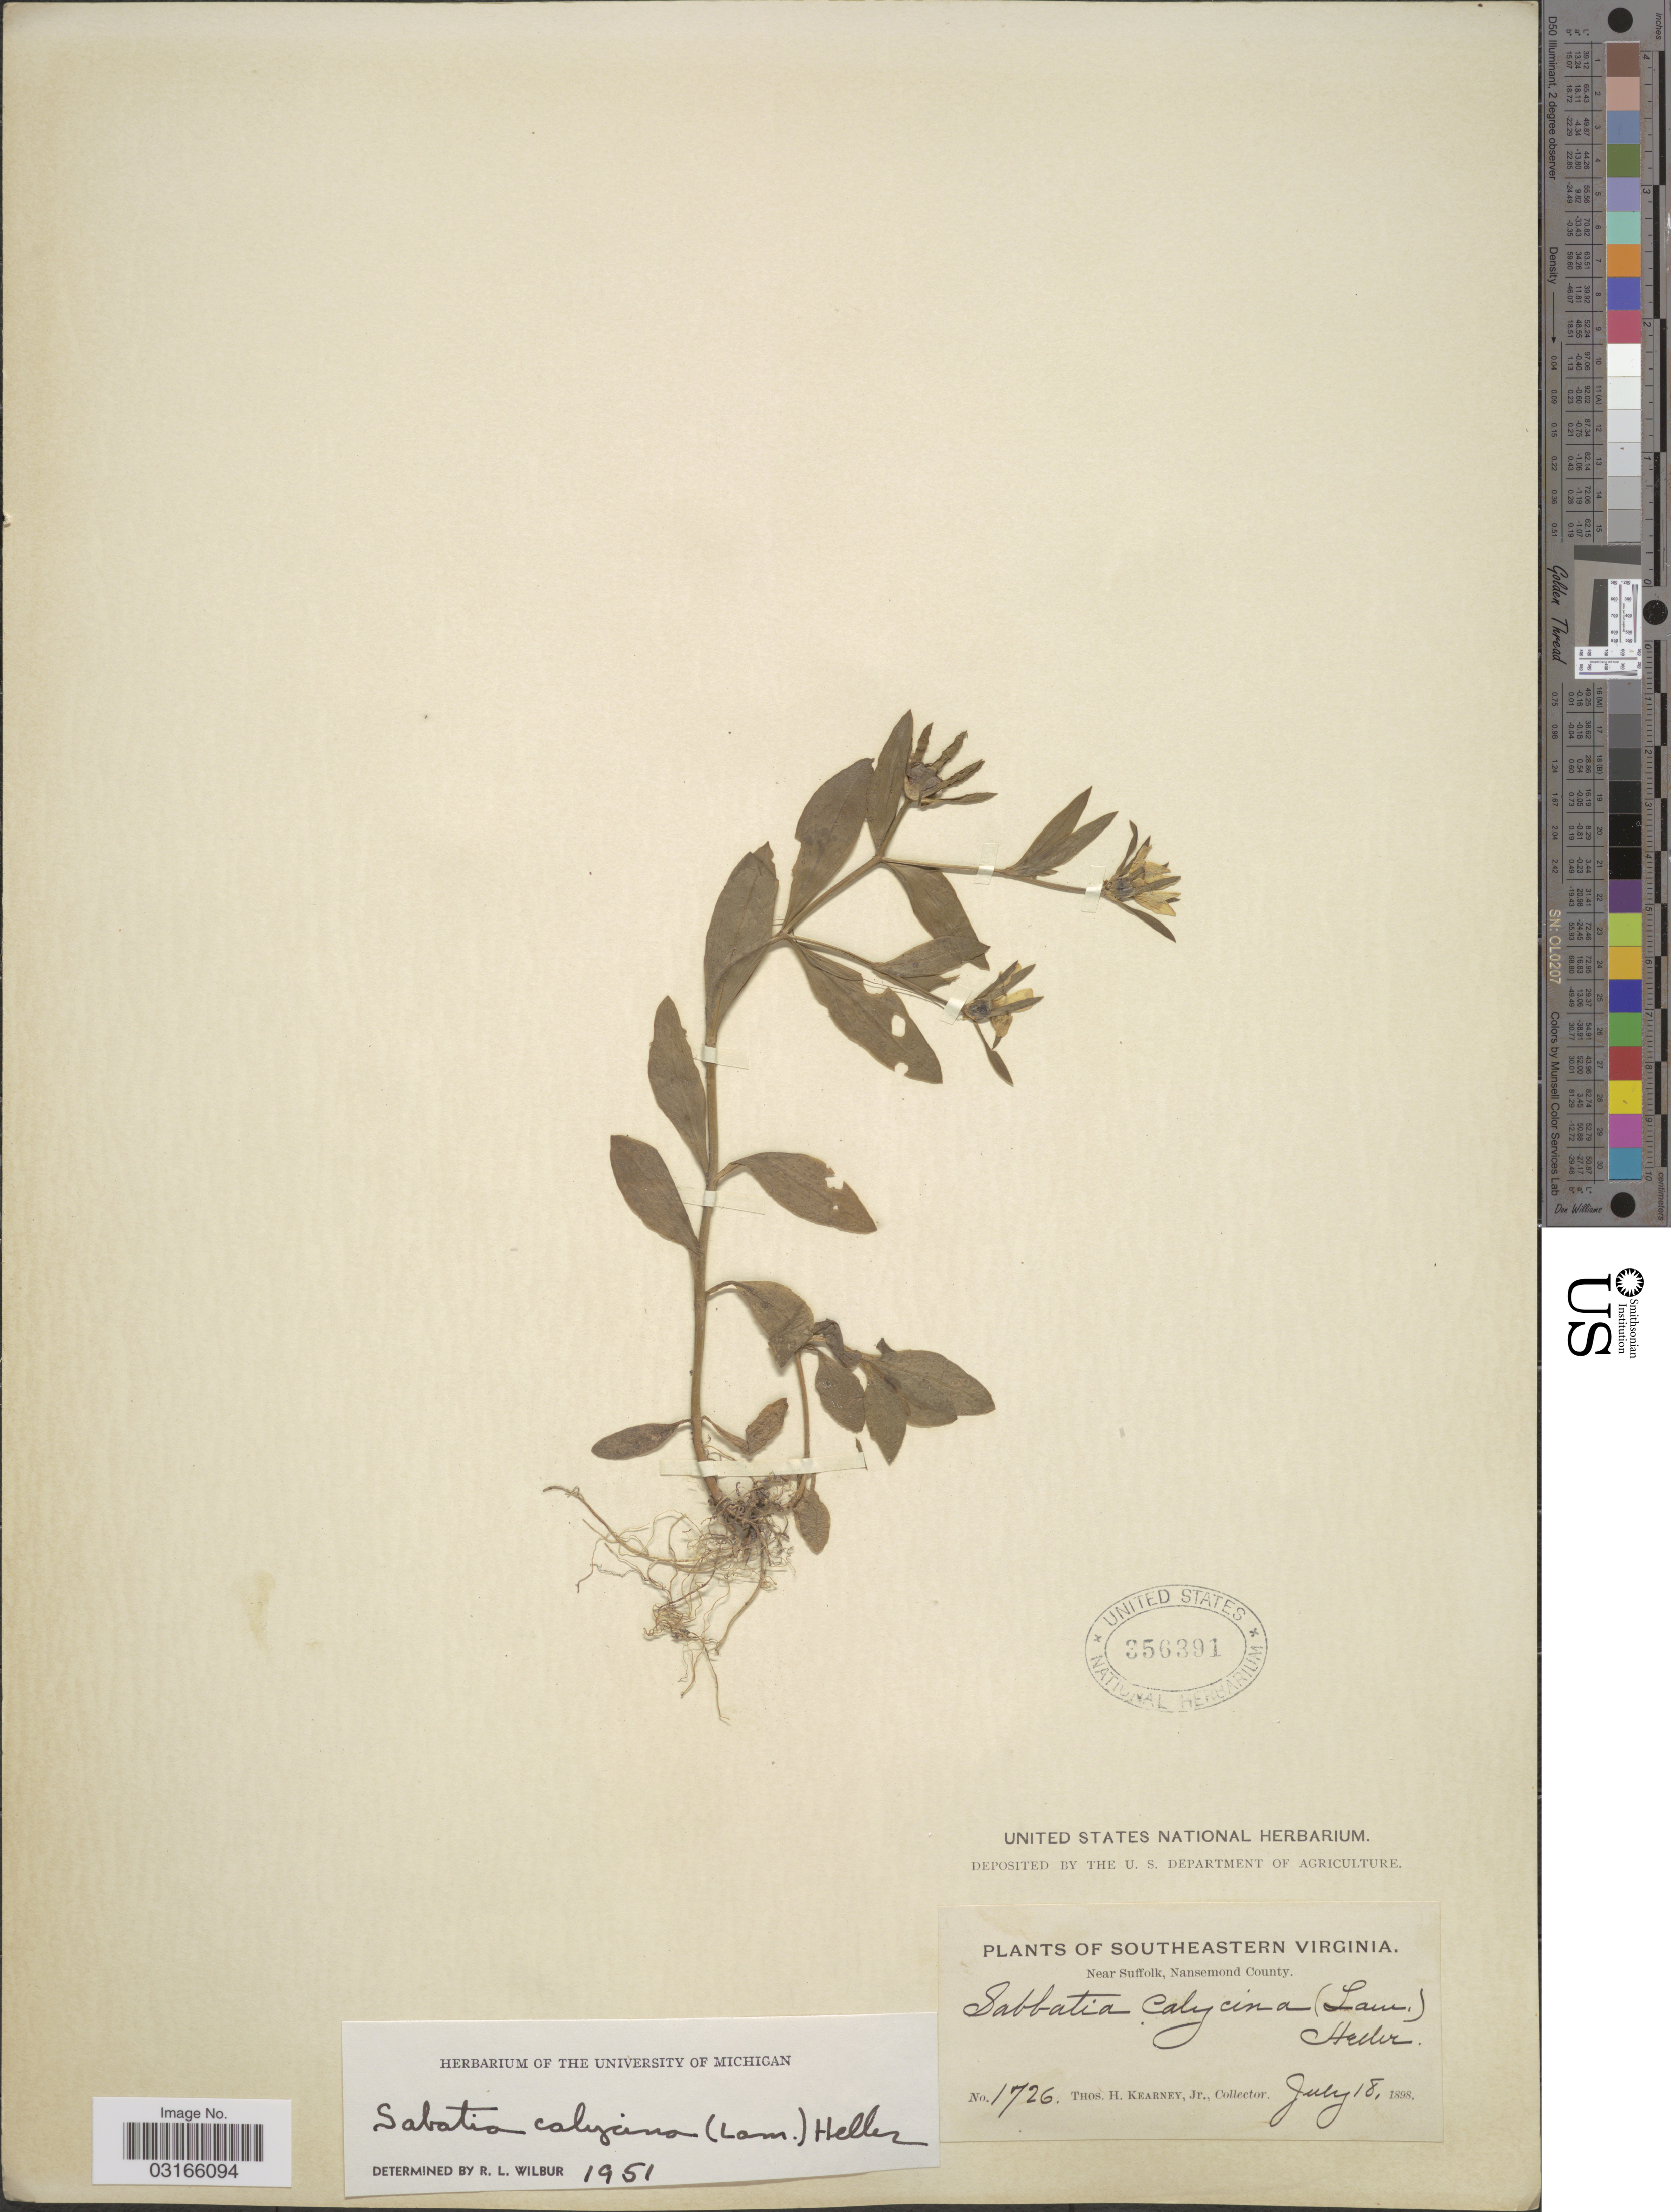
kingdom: Plantae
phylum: Tracheophyta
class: Magnoliopsida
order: Gentianales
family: Gentianaceae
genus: Sabatia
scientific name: Sabatia calycina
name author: (Lam.) A. Heller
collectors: T. H. Kearney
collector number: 1726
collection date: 1898-07-18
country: United States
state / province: Virginia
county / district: City of Suffolk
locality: Southeastern Virginia, Near Suffolk, Nansemond County.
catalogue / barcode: US 356391